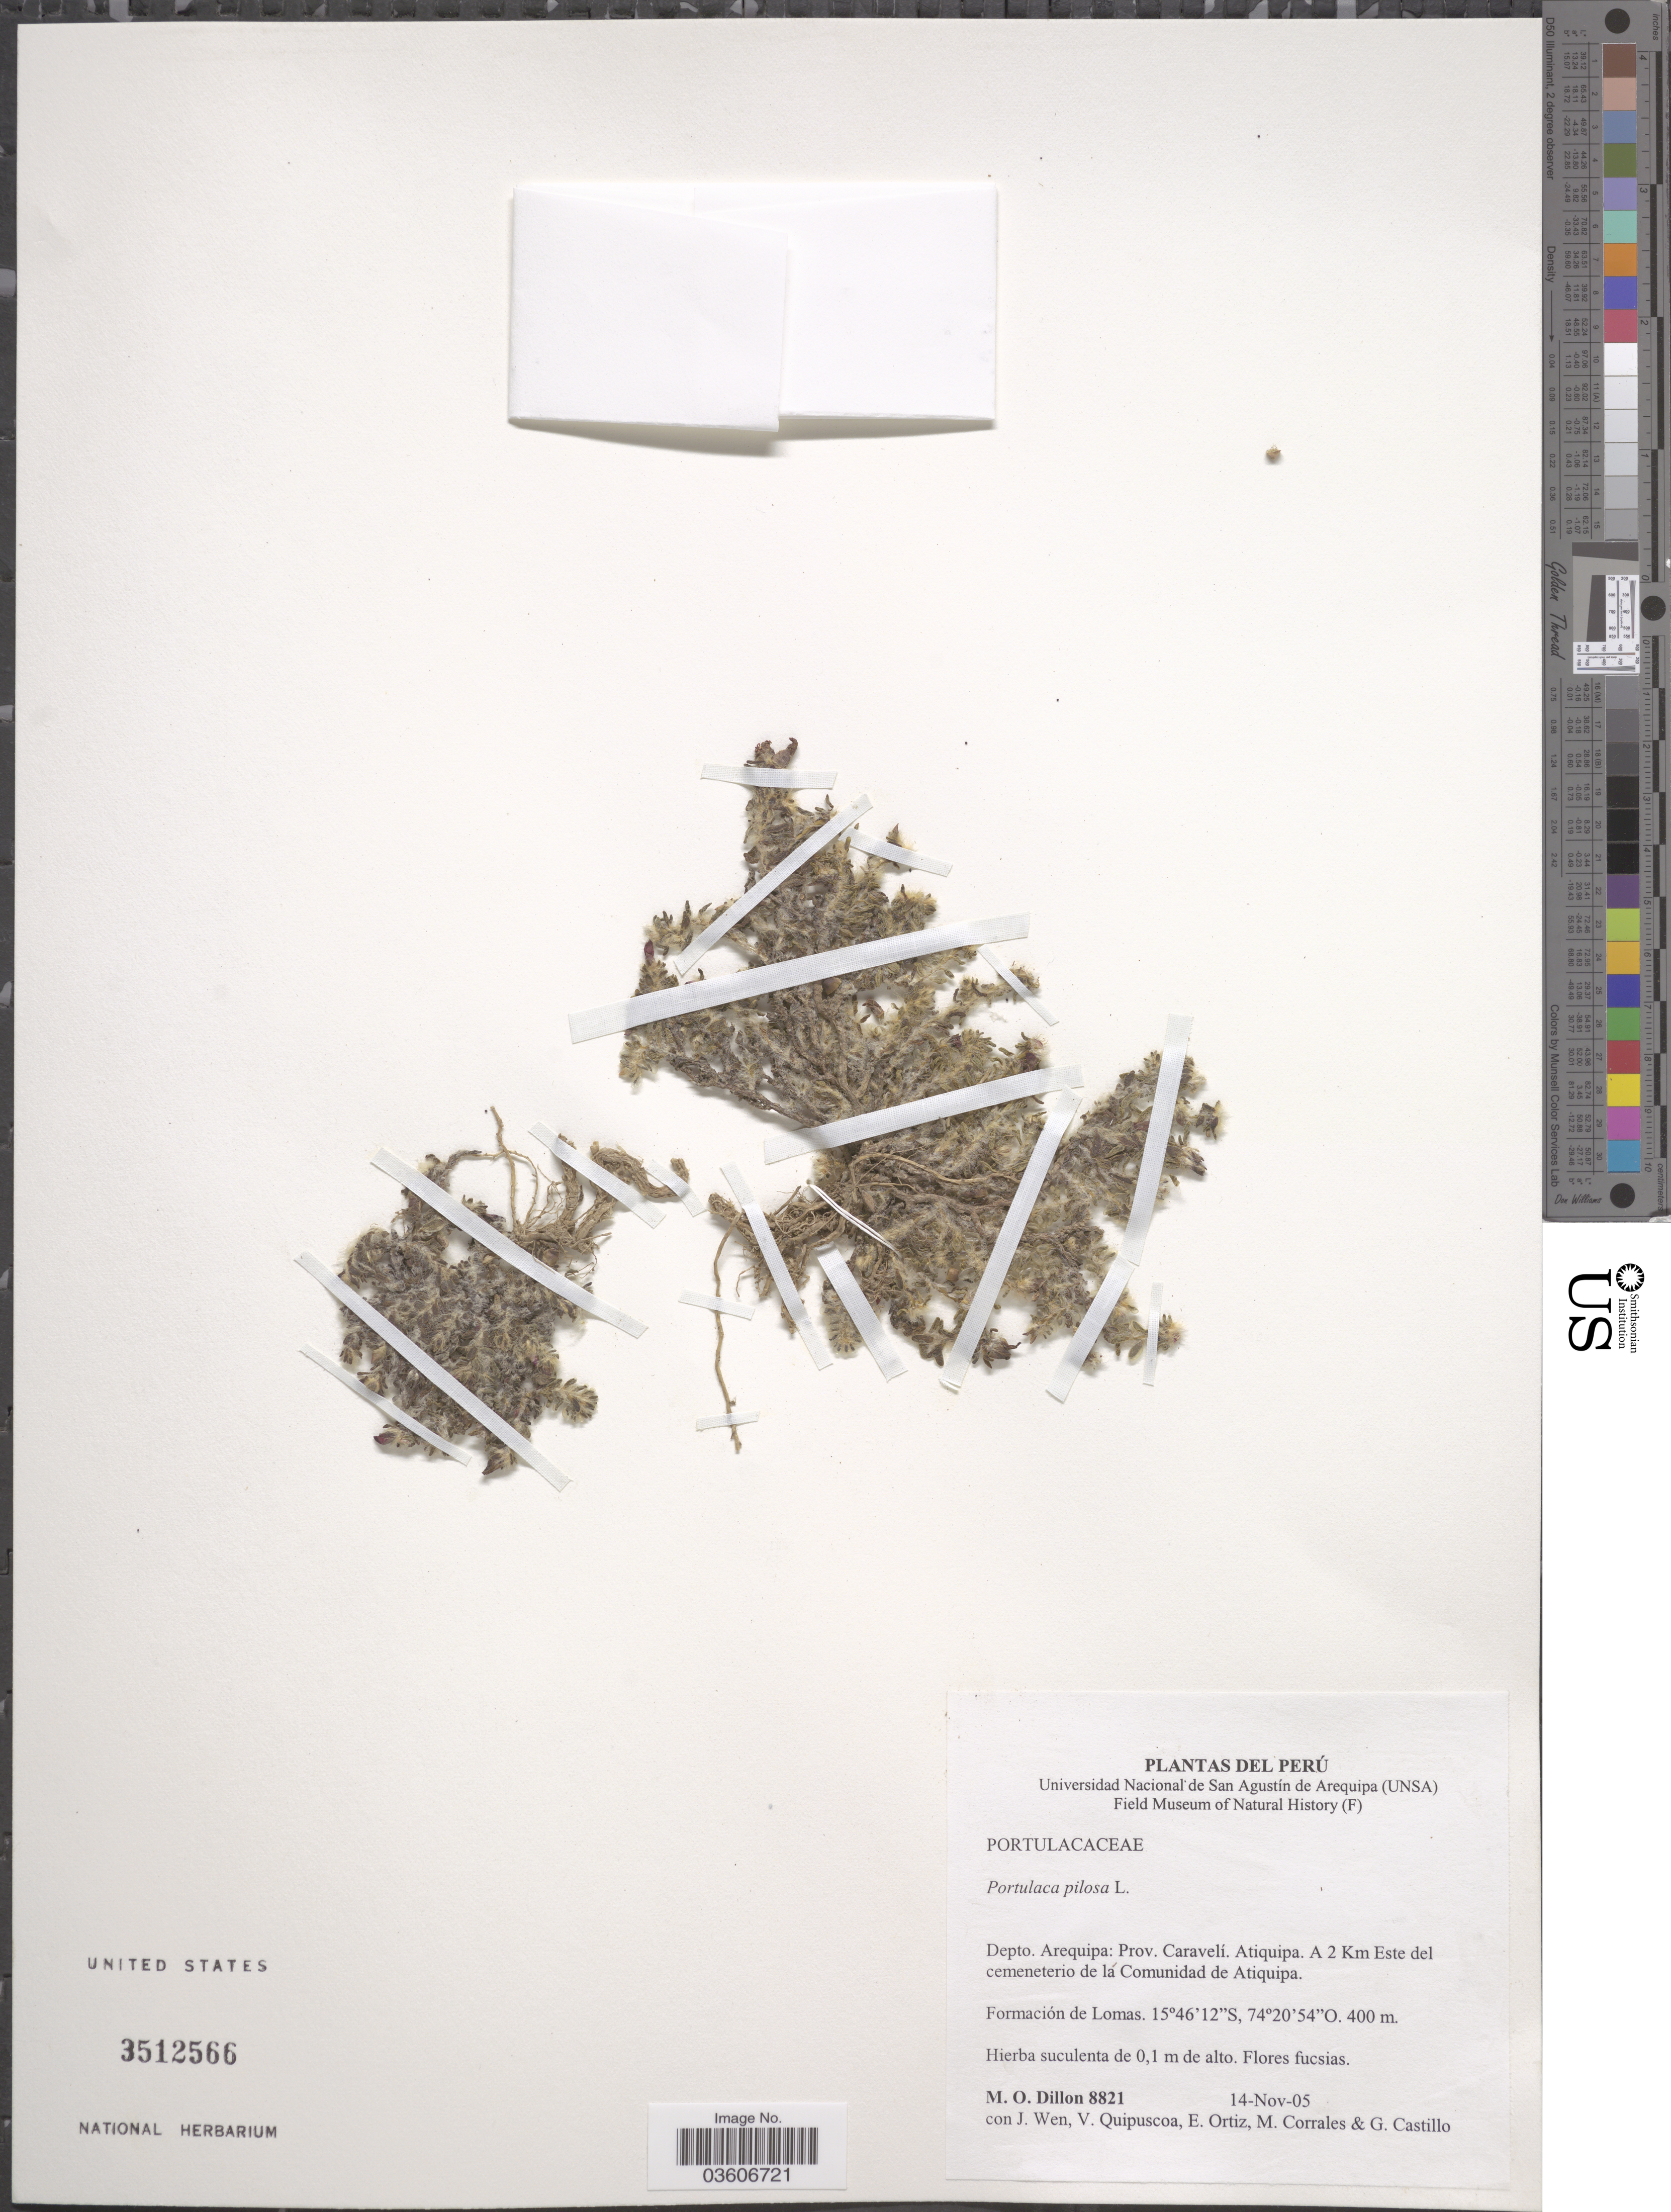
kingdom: Plantae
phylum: Tracheophyta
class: Magnoliopsida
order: Caryophyllales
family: Portulacaceae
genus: Portulaca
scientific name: Portulaca pilosa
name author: L.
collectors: M. O. Dillon, J. Wen, V. Quipuscoa, E. Ortiz & et al.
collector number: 8821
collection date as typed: Transcribed d/m/y: 14/11/5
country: Peru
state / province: Arequipa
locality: Depto. Arequipa: Prov. Caravelí. Atiquipa. A 2 Km Este del cemeneterio de lá Comunidad de Atiquipa.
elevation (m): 400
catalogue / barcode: US 3512566